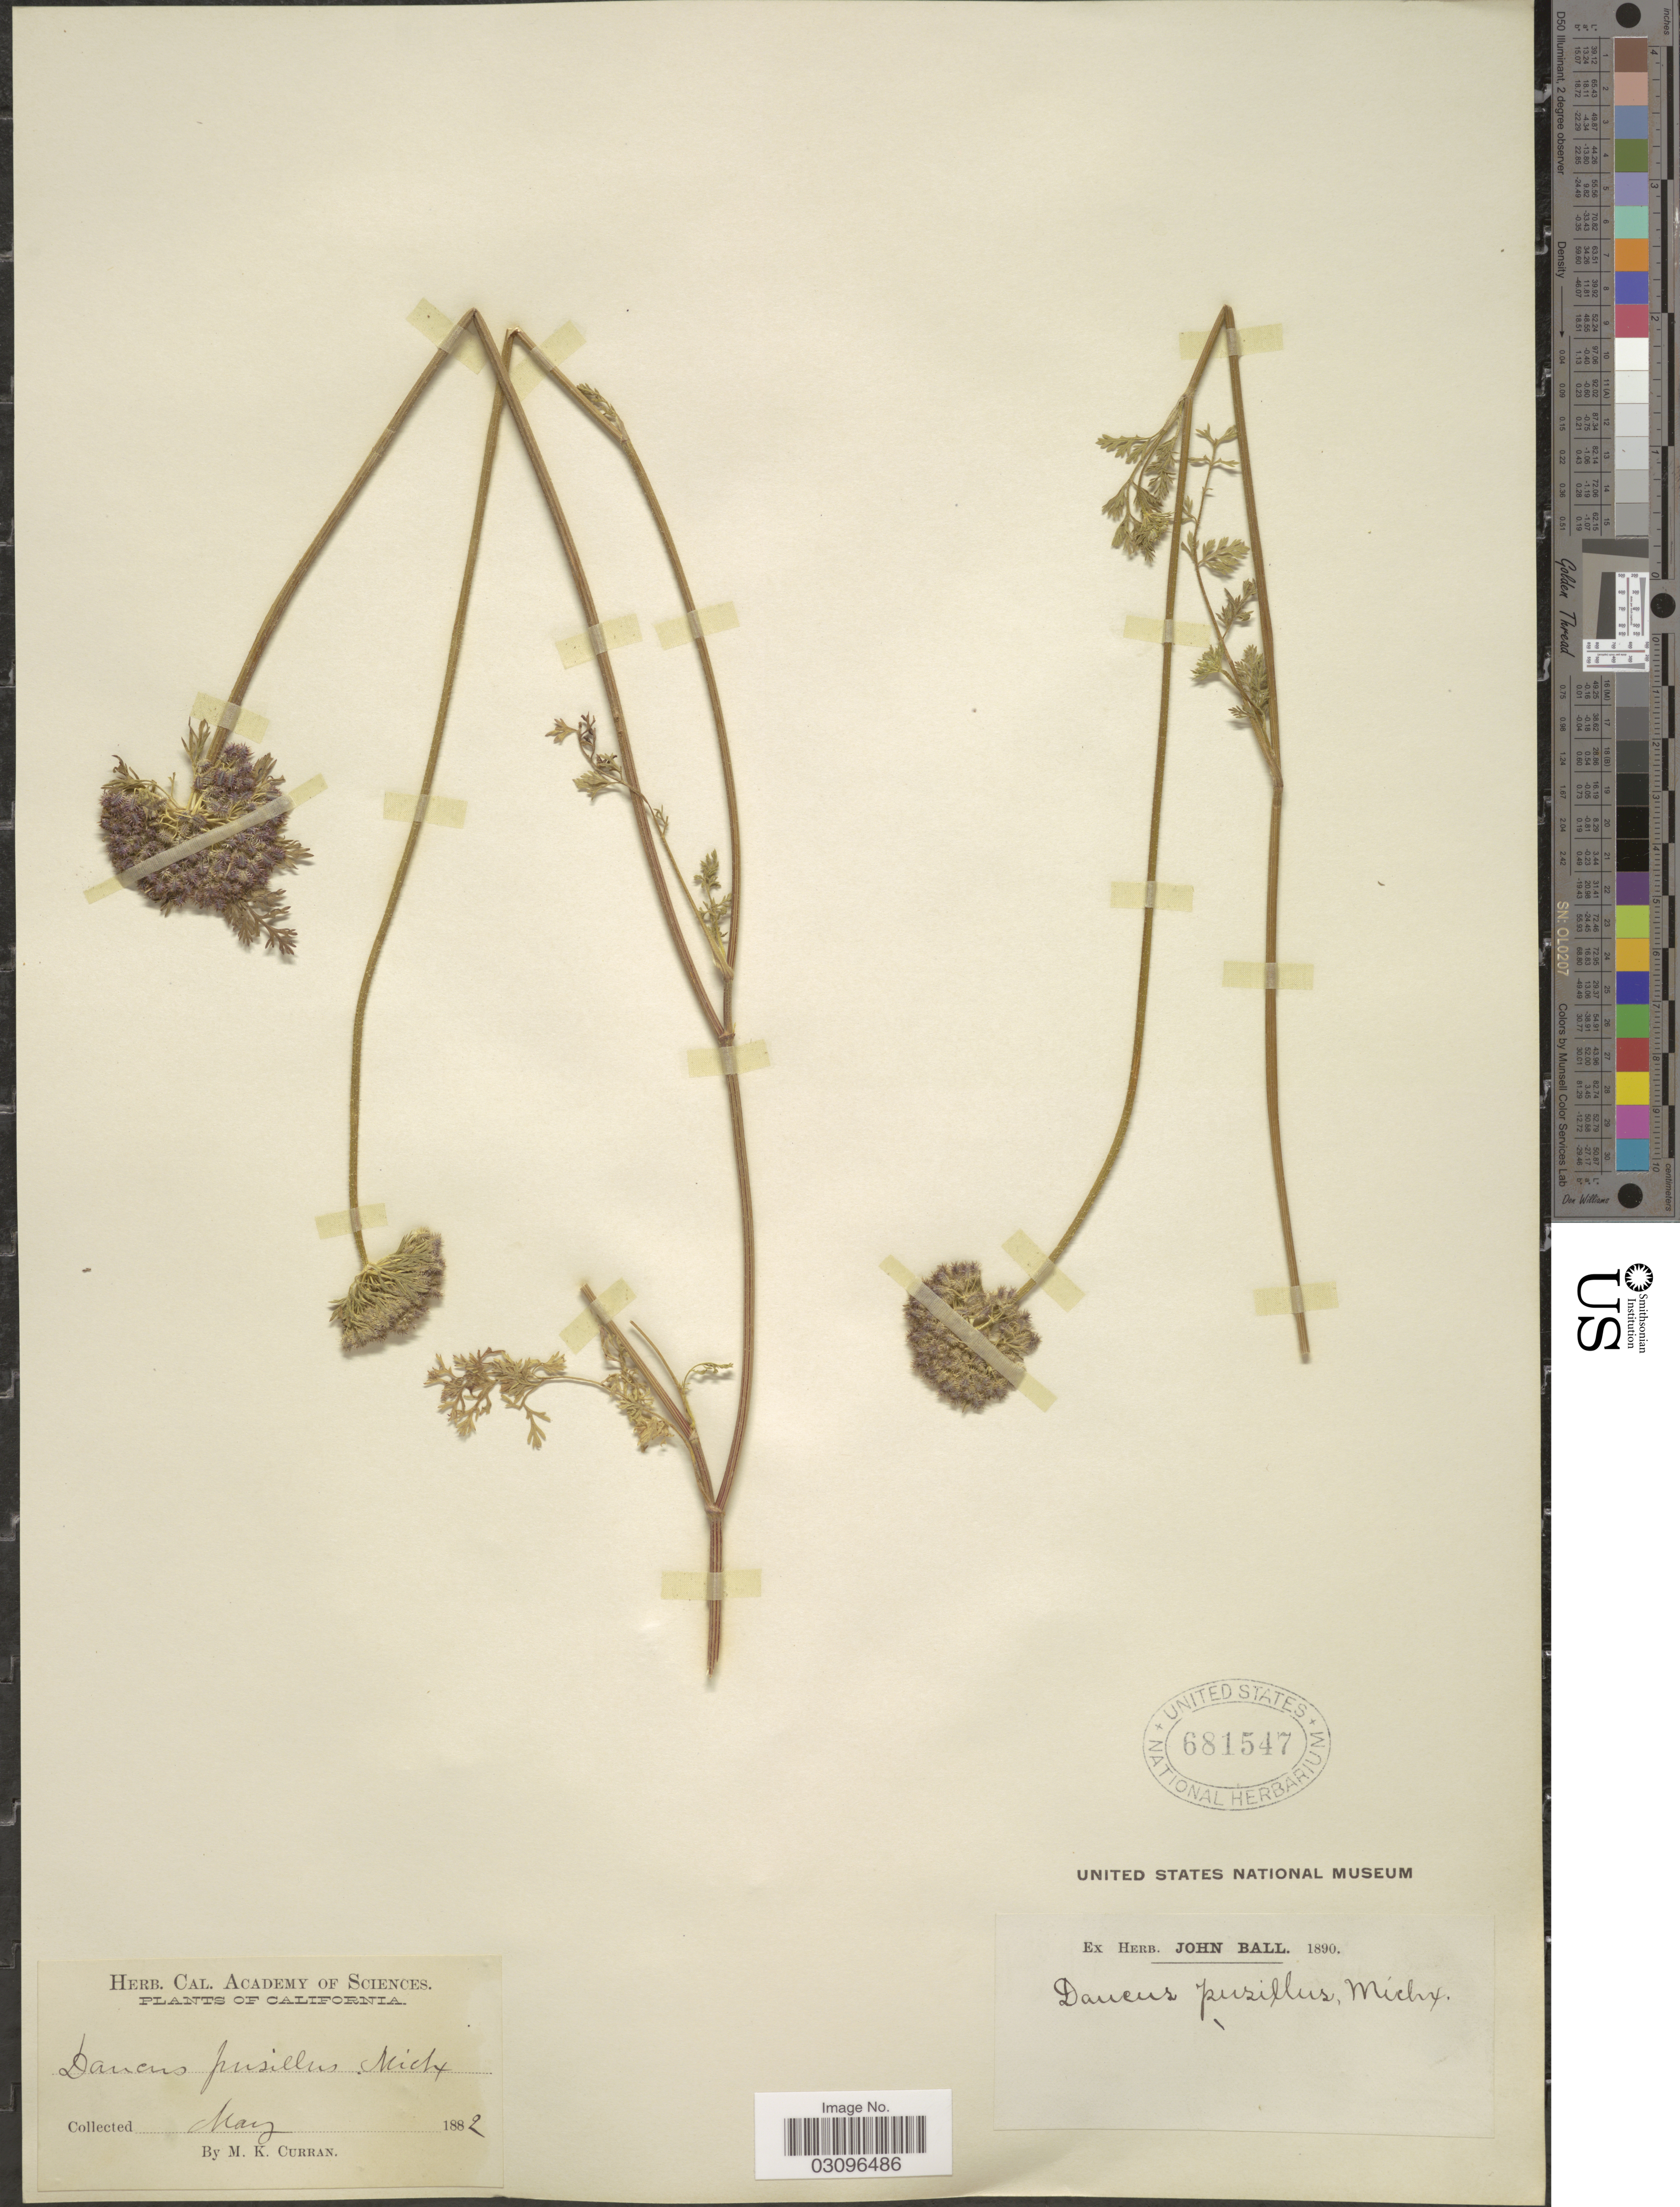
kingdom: Plantae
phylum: Tracheophyta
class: Magnoliopsida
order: Apiales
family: Apiaceae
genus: Daucus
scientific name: Daucus pusillus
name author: Michx.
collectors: M. K. Curran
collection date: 1882-05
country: United States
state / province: California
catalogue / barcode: US 681547